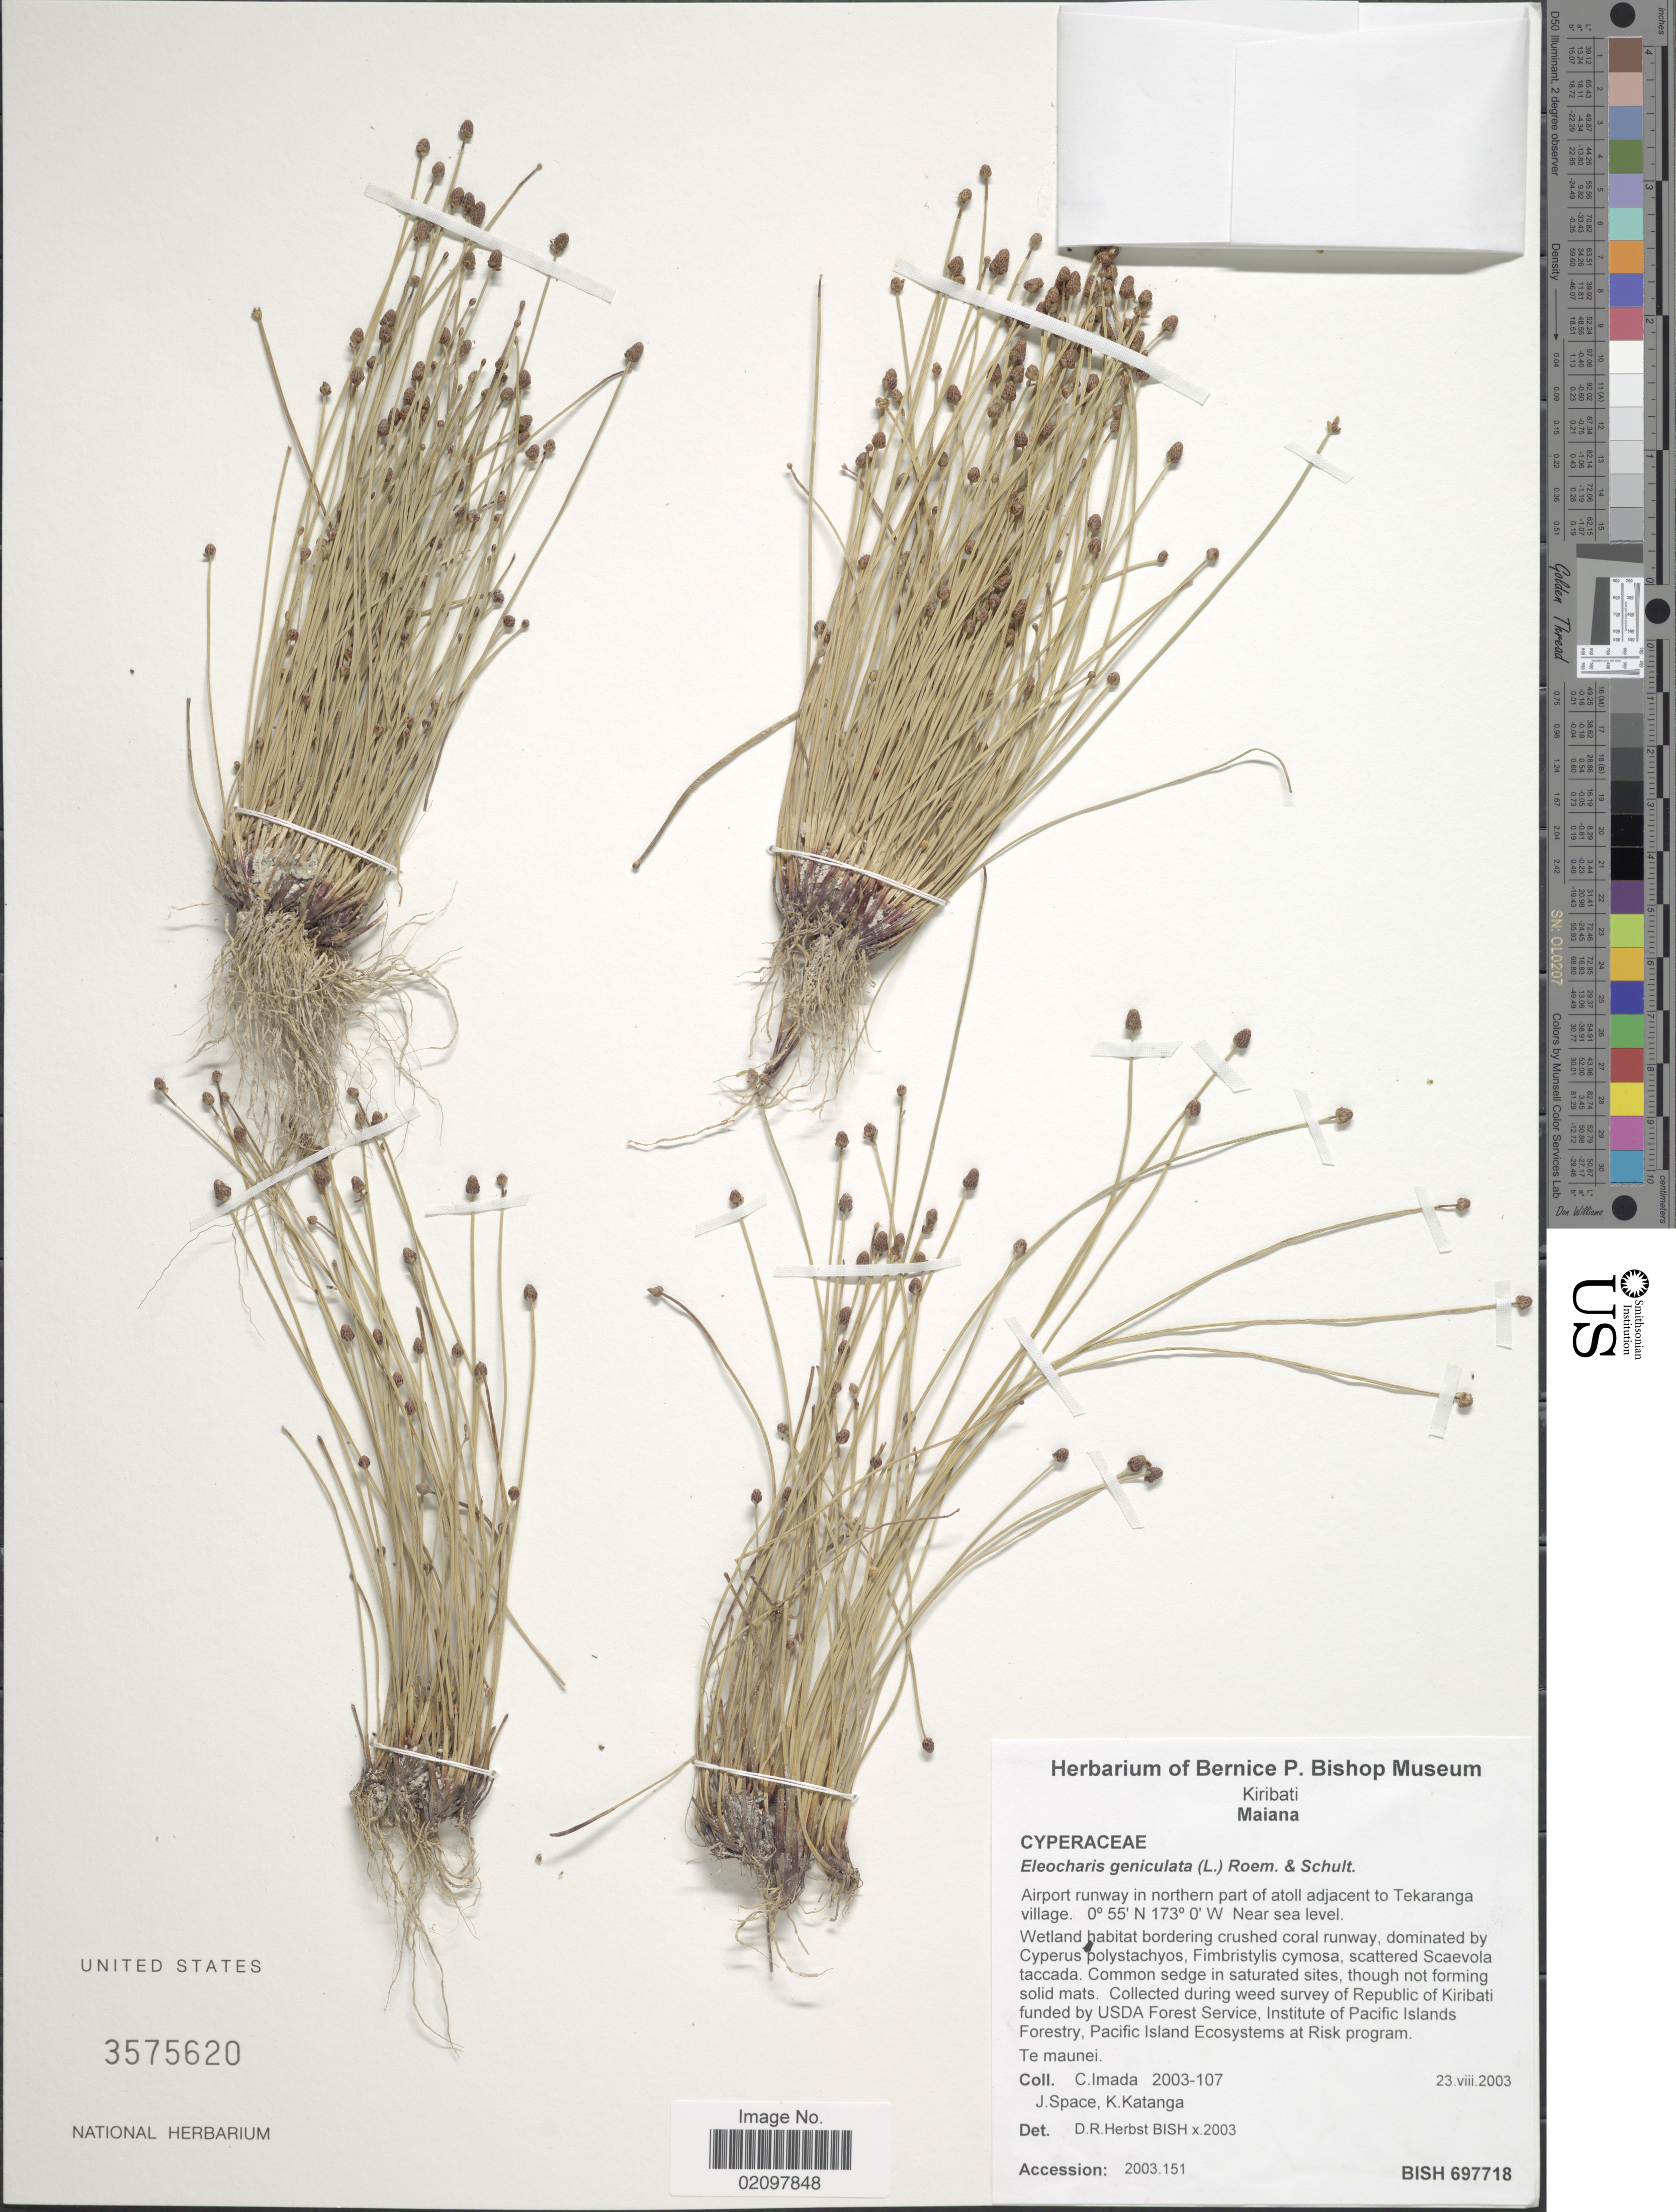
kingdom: Plantae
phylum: Tracheophyta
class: Liliopsida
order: Poales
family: Cyperaceae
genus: Eleocharis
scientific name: Eleocharis geniculata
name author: (L.) Roem. & Schult.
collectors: C. Imada, J. Space & K. Katanga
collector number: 2003-107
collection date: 2003-08-23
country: Kiribati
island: Maiana Atoll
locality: Maiana. Airport runway in northern part of atoll adjacent to Tekaranga village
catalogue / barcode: US 3575620